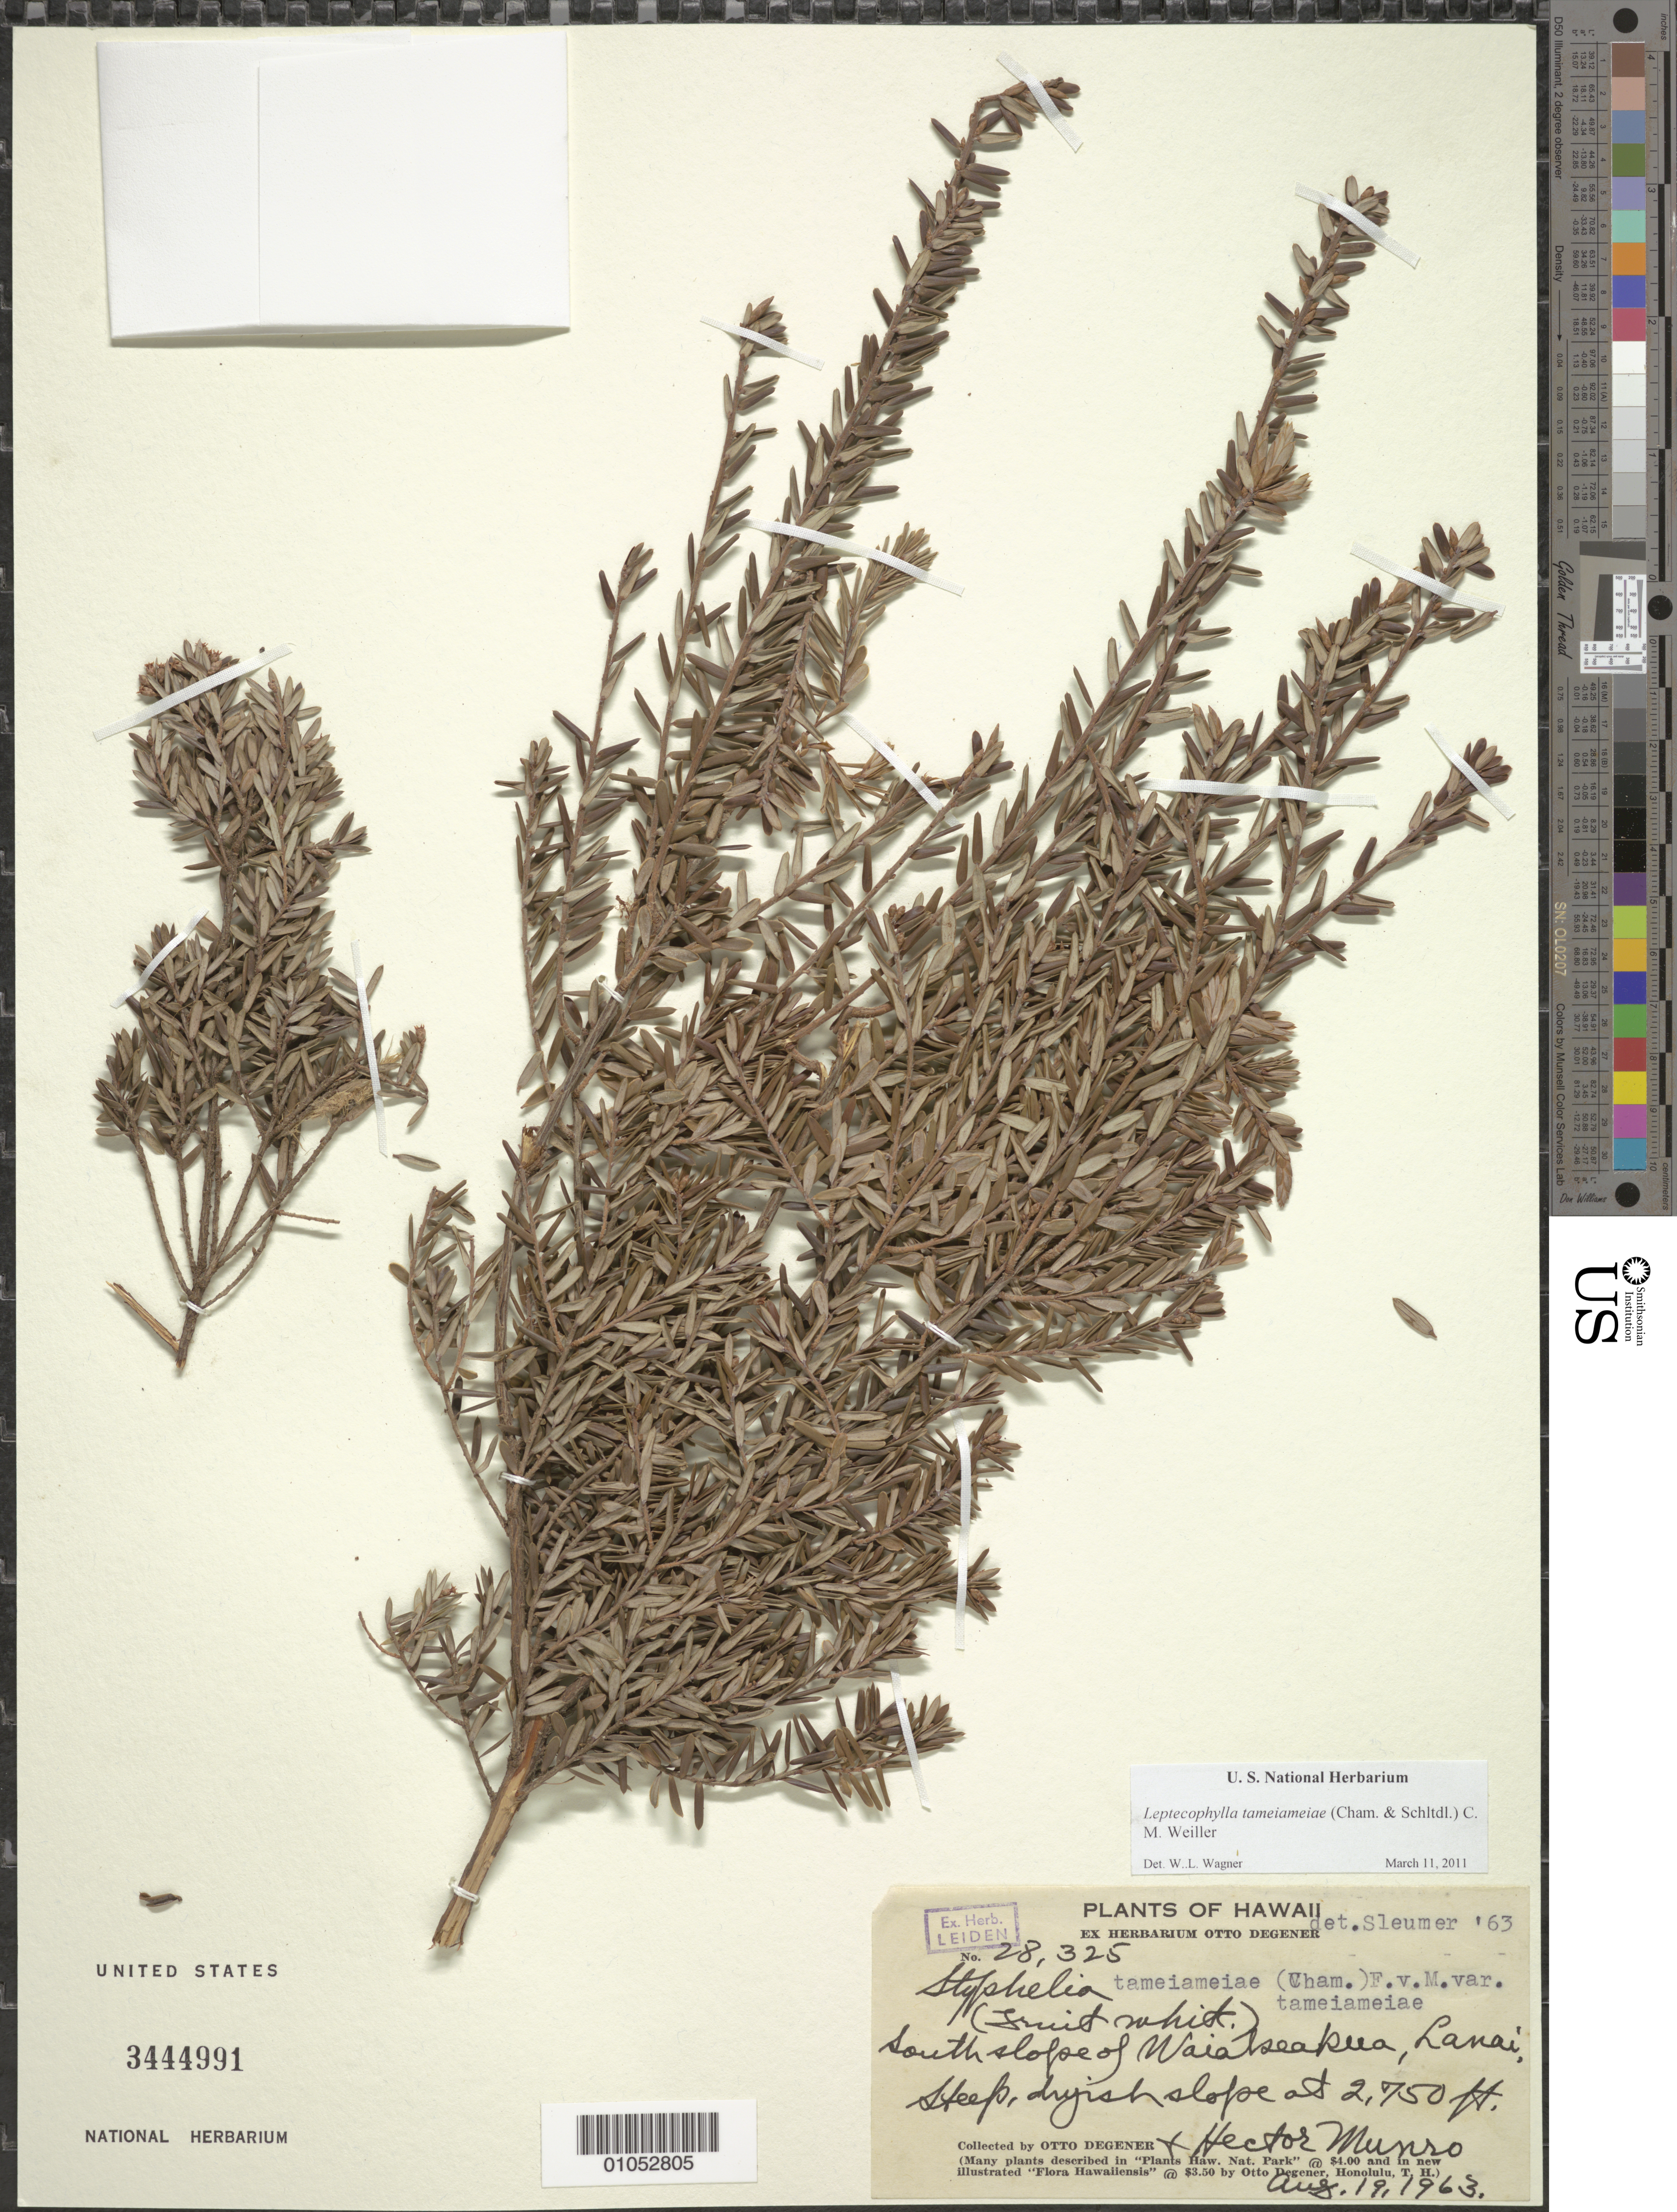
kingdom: Plantae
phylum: Tracheophyta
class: Magnoliopsida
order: Ericales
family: Ericaceae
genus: Leptecophylla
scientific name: Leptecophylla tameiameiae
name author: (Cham. & Schltdl.) C.M. Weiller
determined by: Wagner, W. L., (BOT), Smithsonian Institution - National Museum of Natural History (UNITED STATES)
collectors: O. Degener & H. Munro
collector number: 28325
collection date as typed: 19 Aug 1963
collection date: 1963-08-19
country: United States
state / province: Hawaii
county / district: Maui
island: Lana'i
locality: South slope of Waiakeakua.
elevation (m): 838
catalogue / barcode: US 3444991